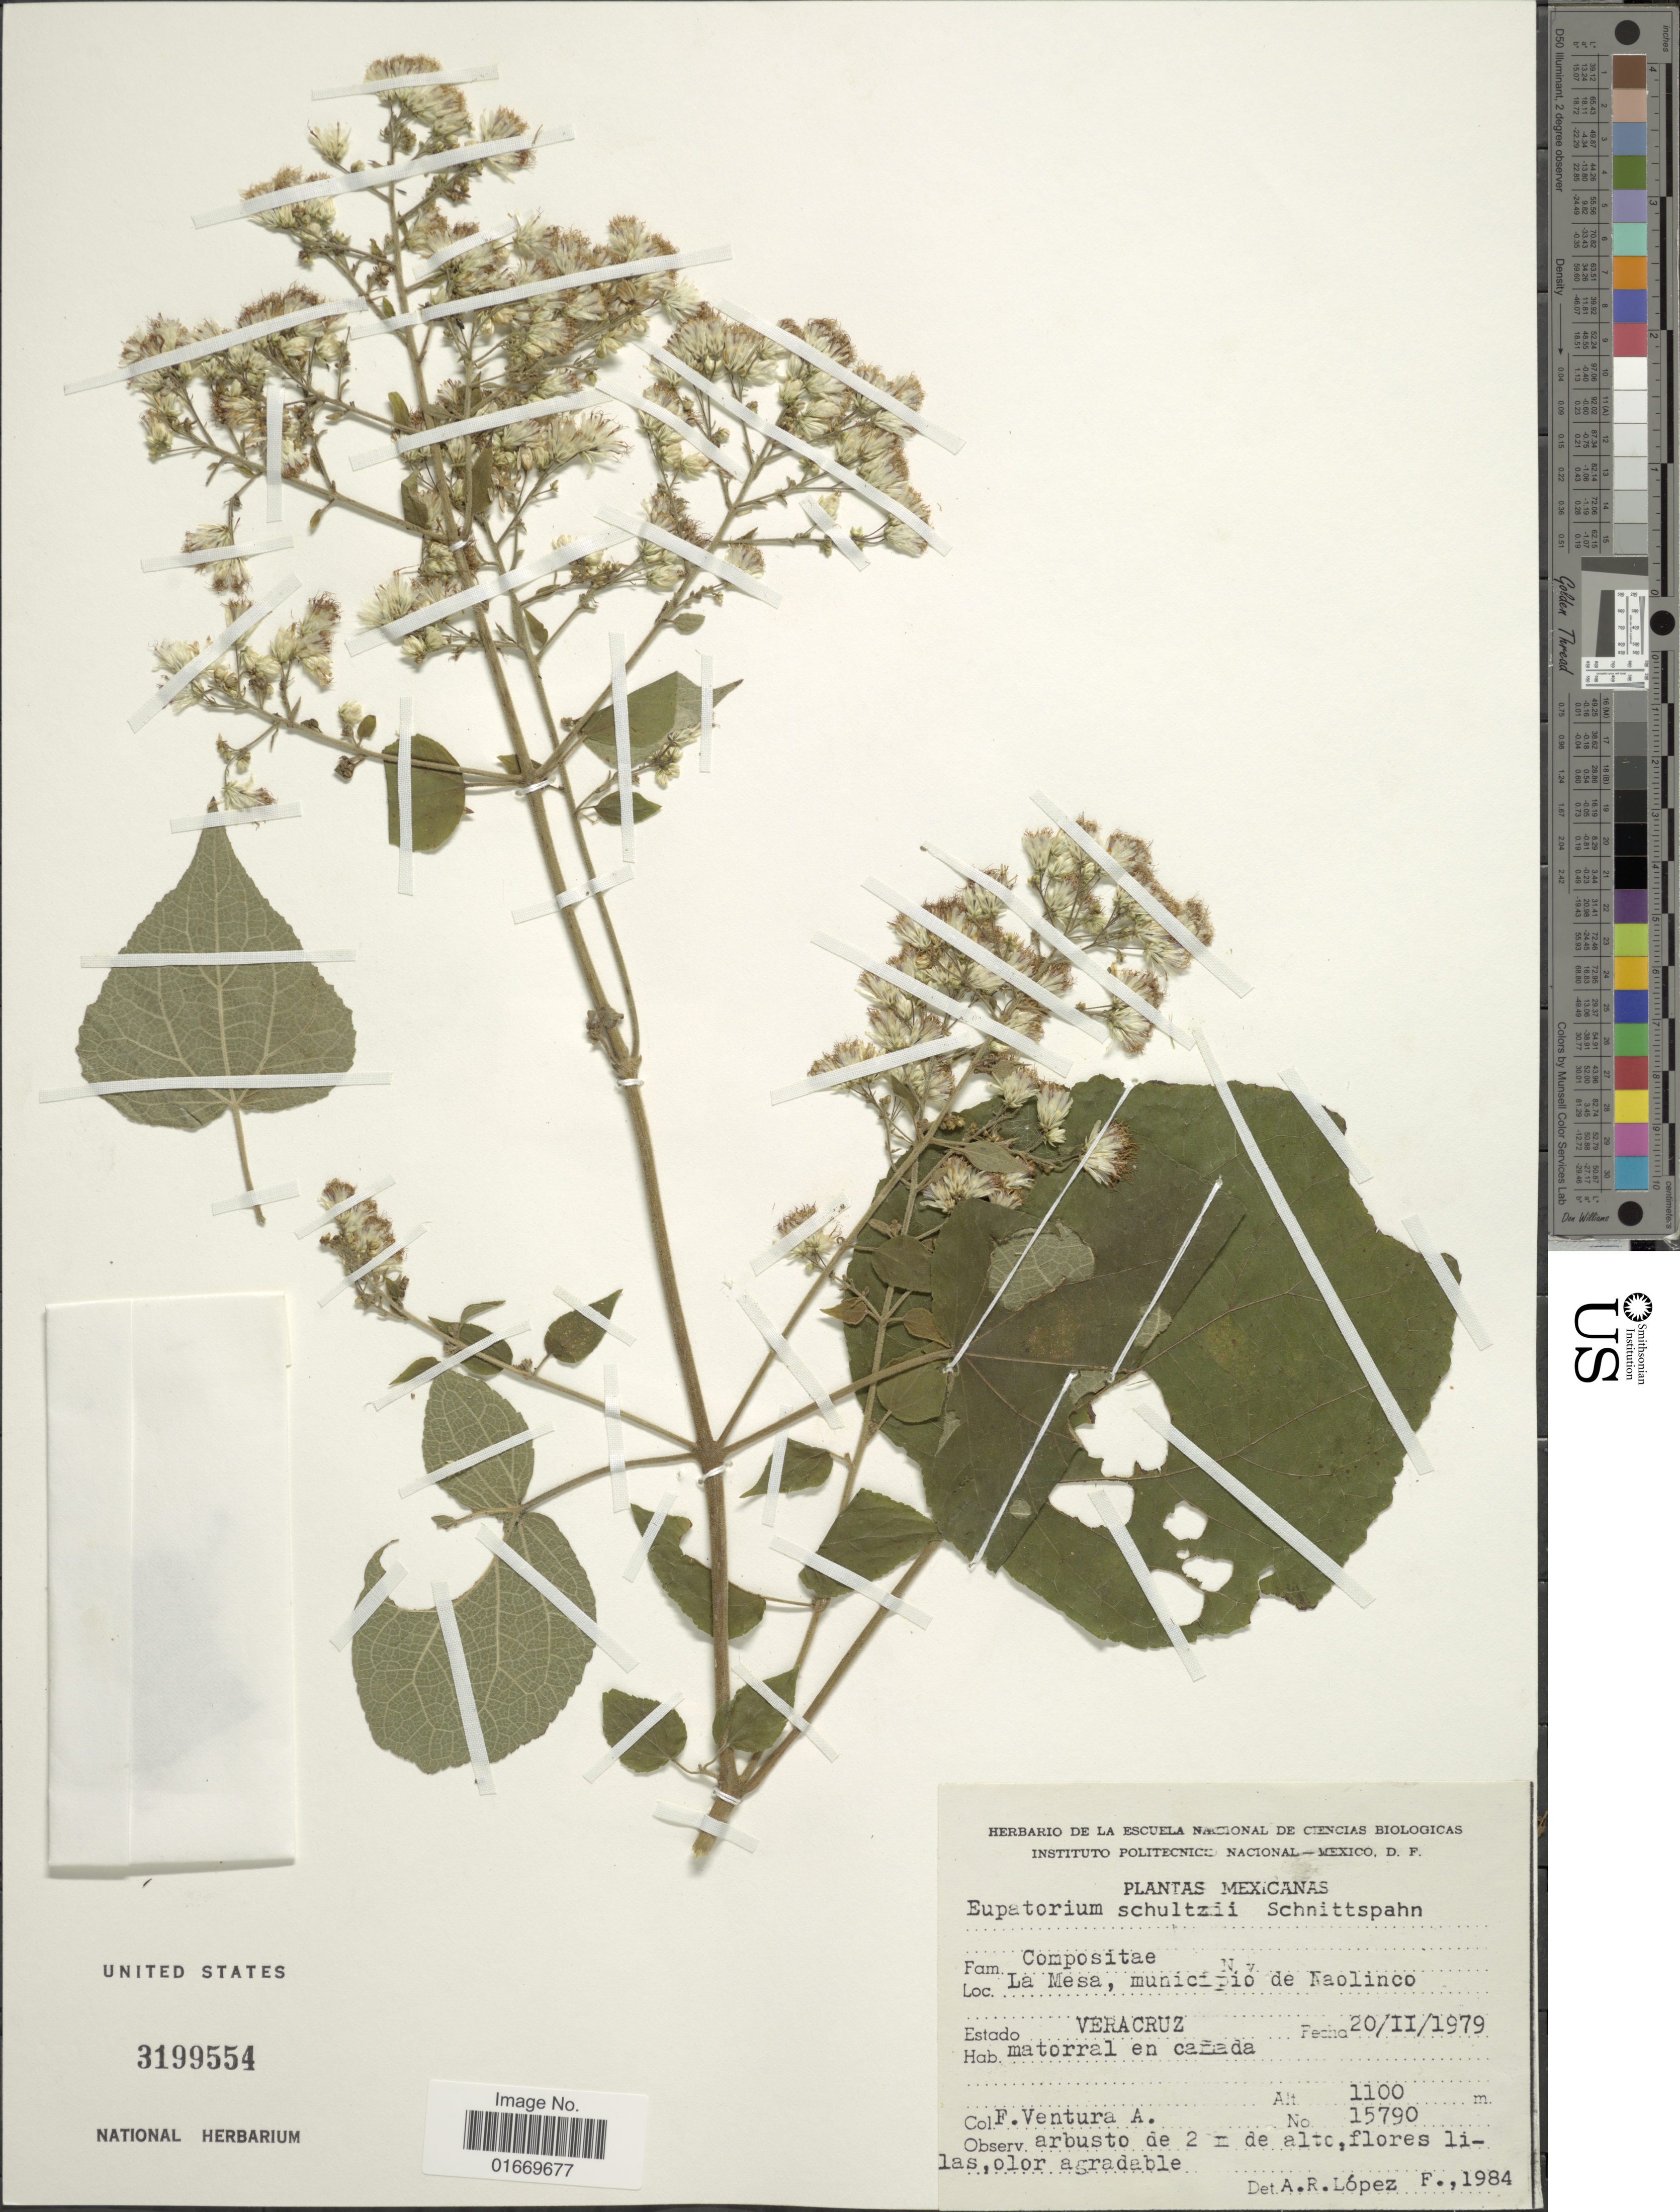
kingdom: Plantae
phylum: Tracheophyta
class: Magnoliopsida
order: Asterales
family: Asteraceae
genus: Peteravenia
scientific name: Peteravenia schultzii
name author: (Schnittsp.) R.M. King & H. Rob.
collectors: F. Ventura A.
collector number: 1984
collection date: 1979-02-20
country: Mexico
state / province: Veracruz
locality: Mexicanas. La Mesa, muinicipio de Naoloinco. Estado Veracruz.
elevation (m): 1100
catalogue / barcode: US 3199554